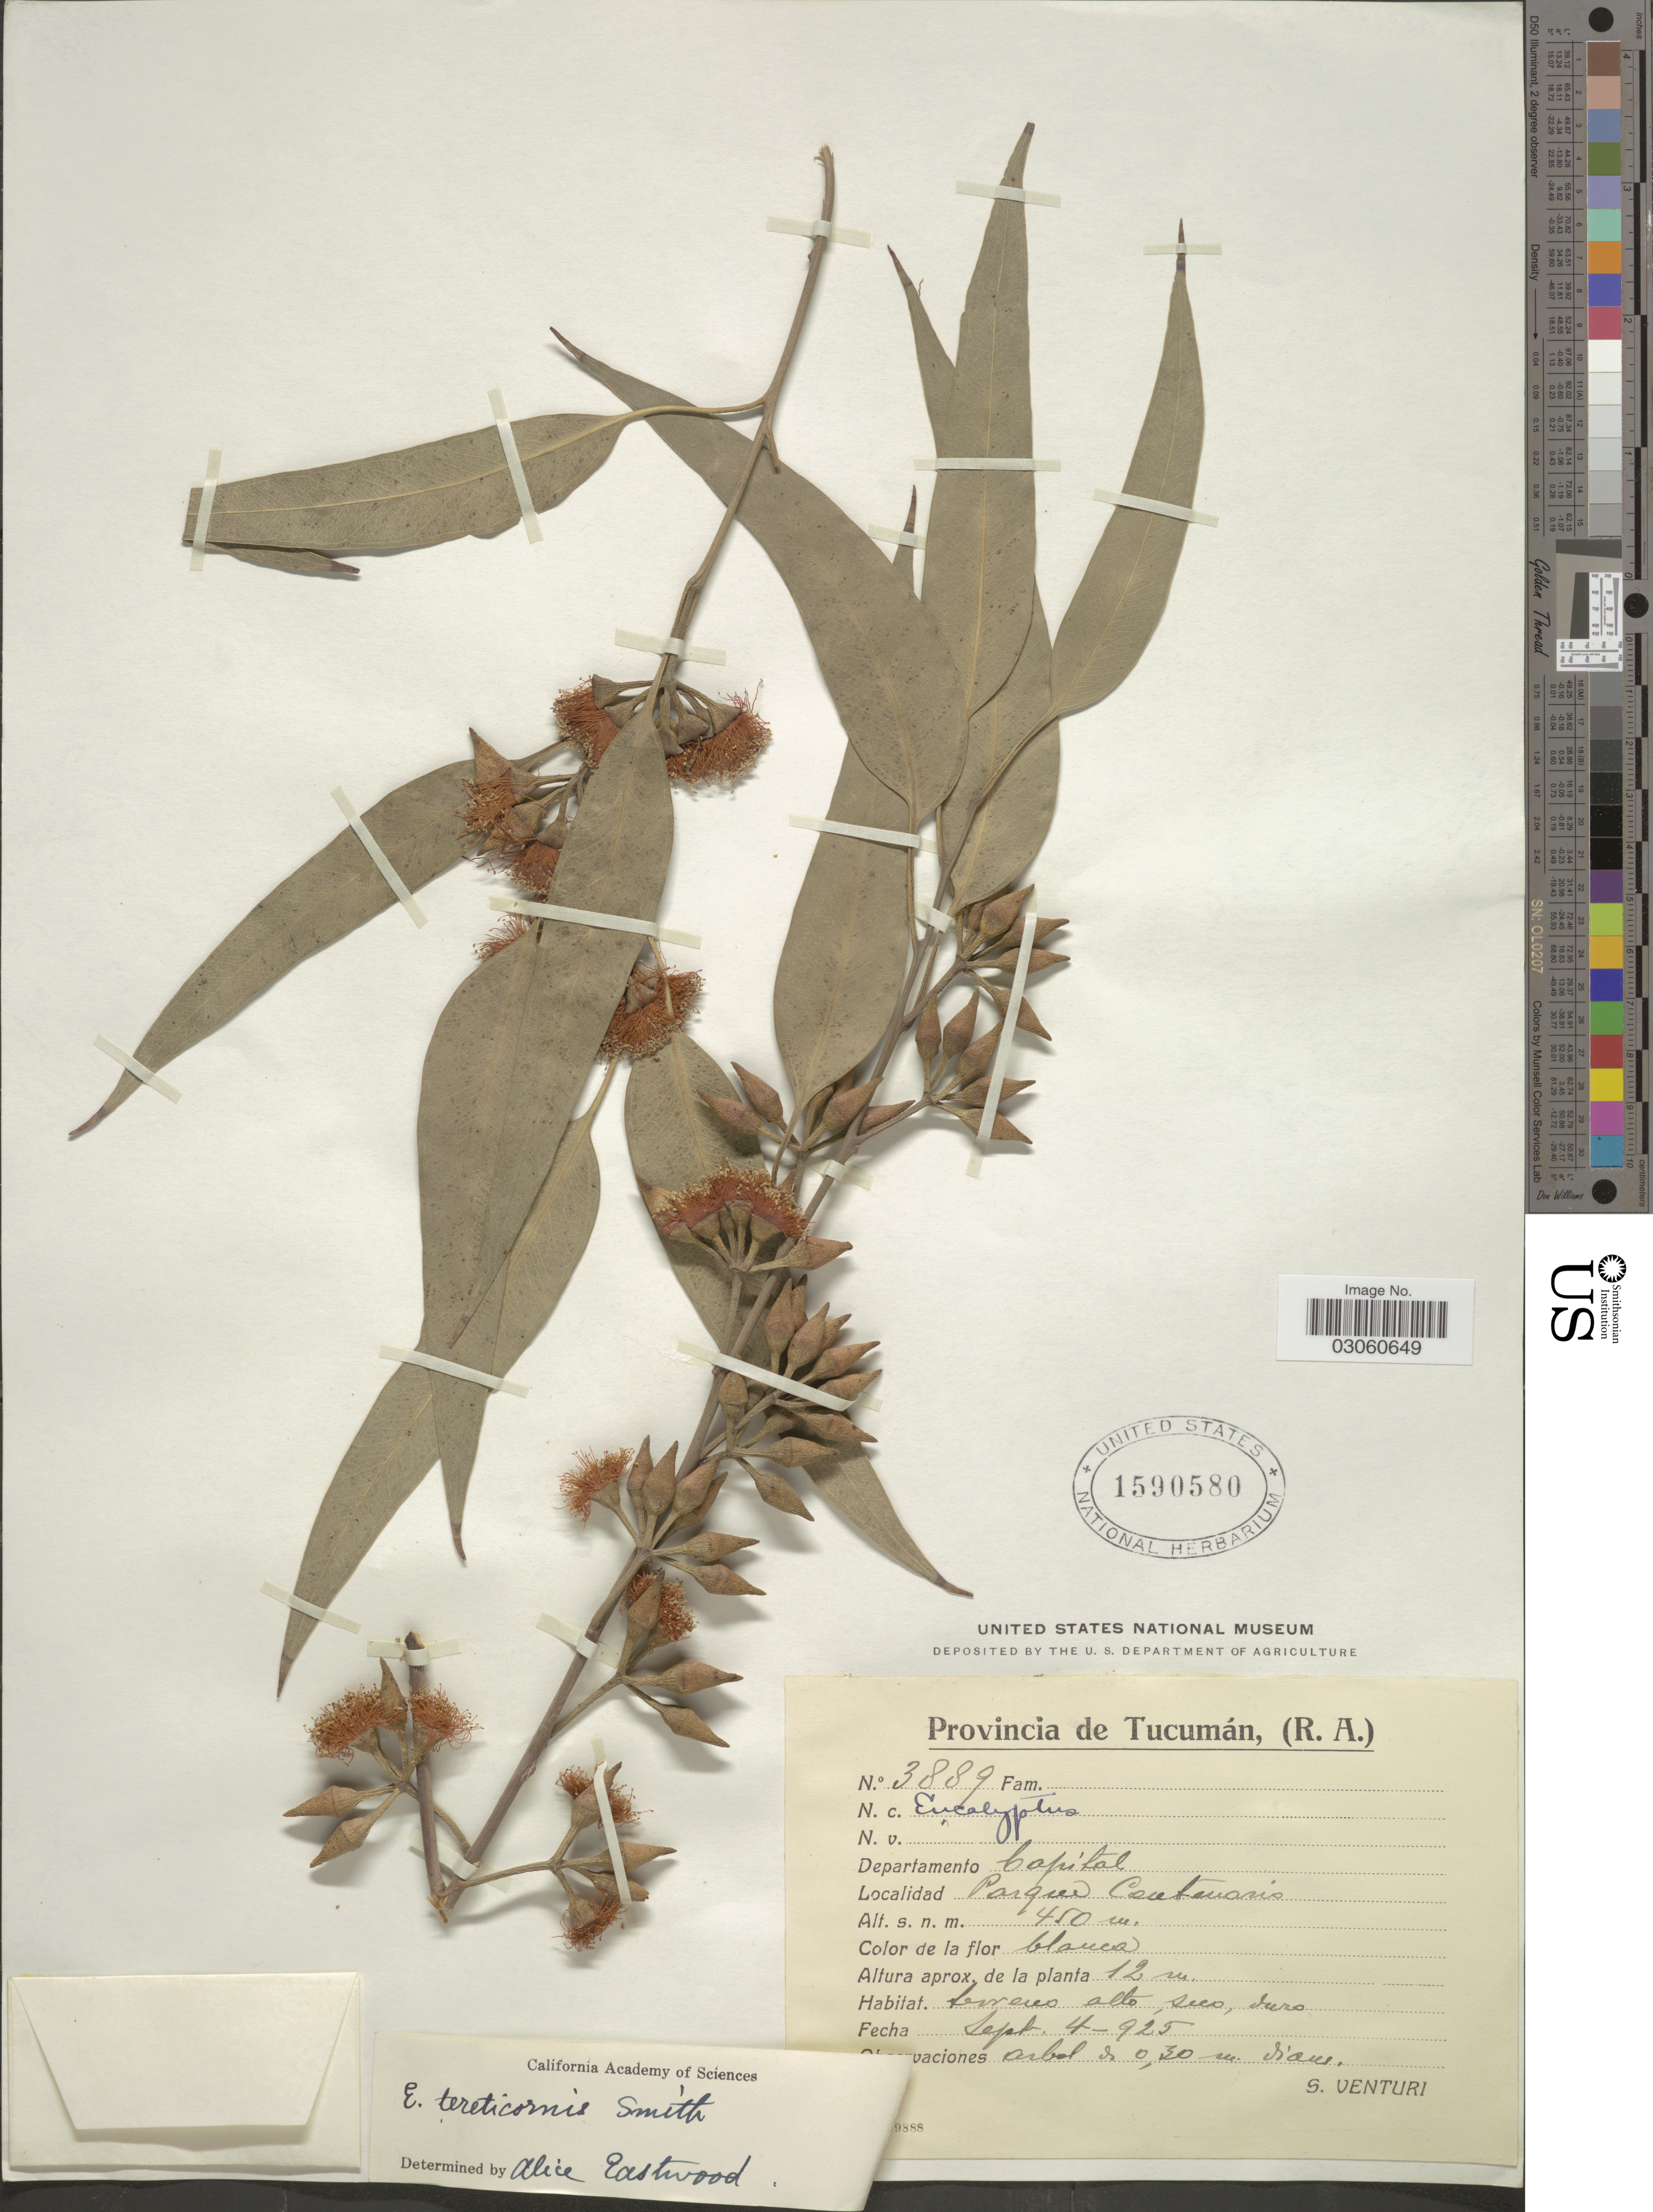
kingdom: Plantae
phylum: Tracheophyta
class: Magnoliopsida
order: Myrtales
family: Myrtaceae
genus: Eucalyptus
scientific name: Eucalyptus tereticornis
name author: Sm.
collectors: S. Venturi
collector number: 3889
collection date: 1925-09-04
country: Argentina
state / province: Tucuman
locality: Departamento Capital, Parque Centenario.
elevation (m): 450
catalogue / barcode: US 1590580